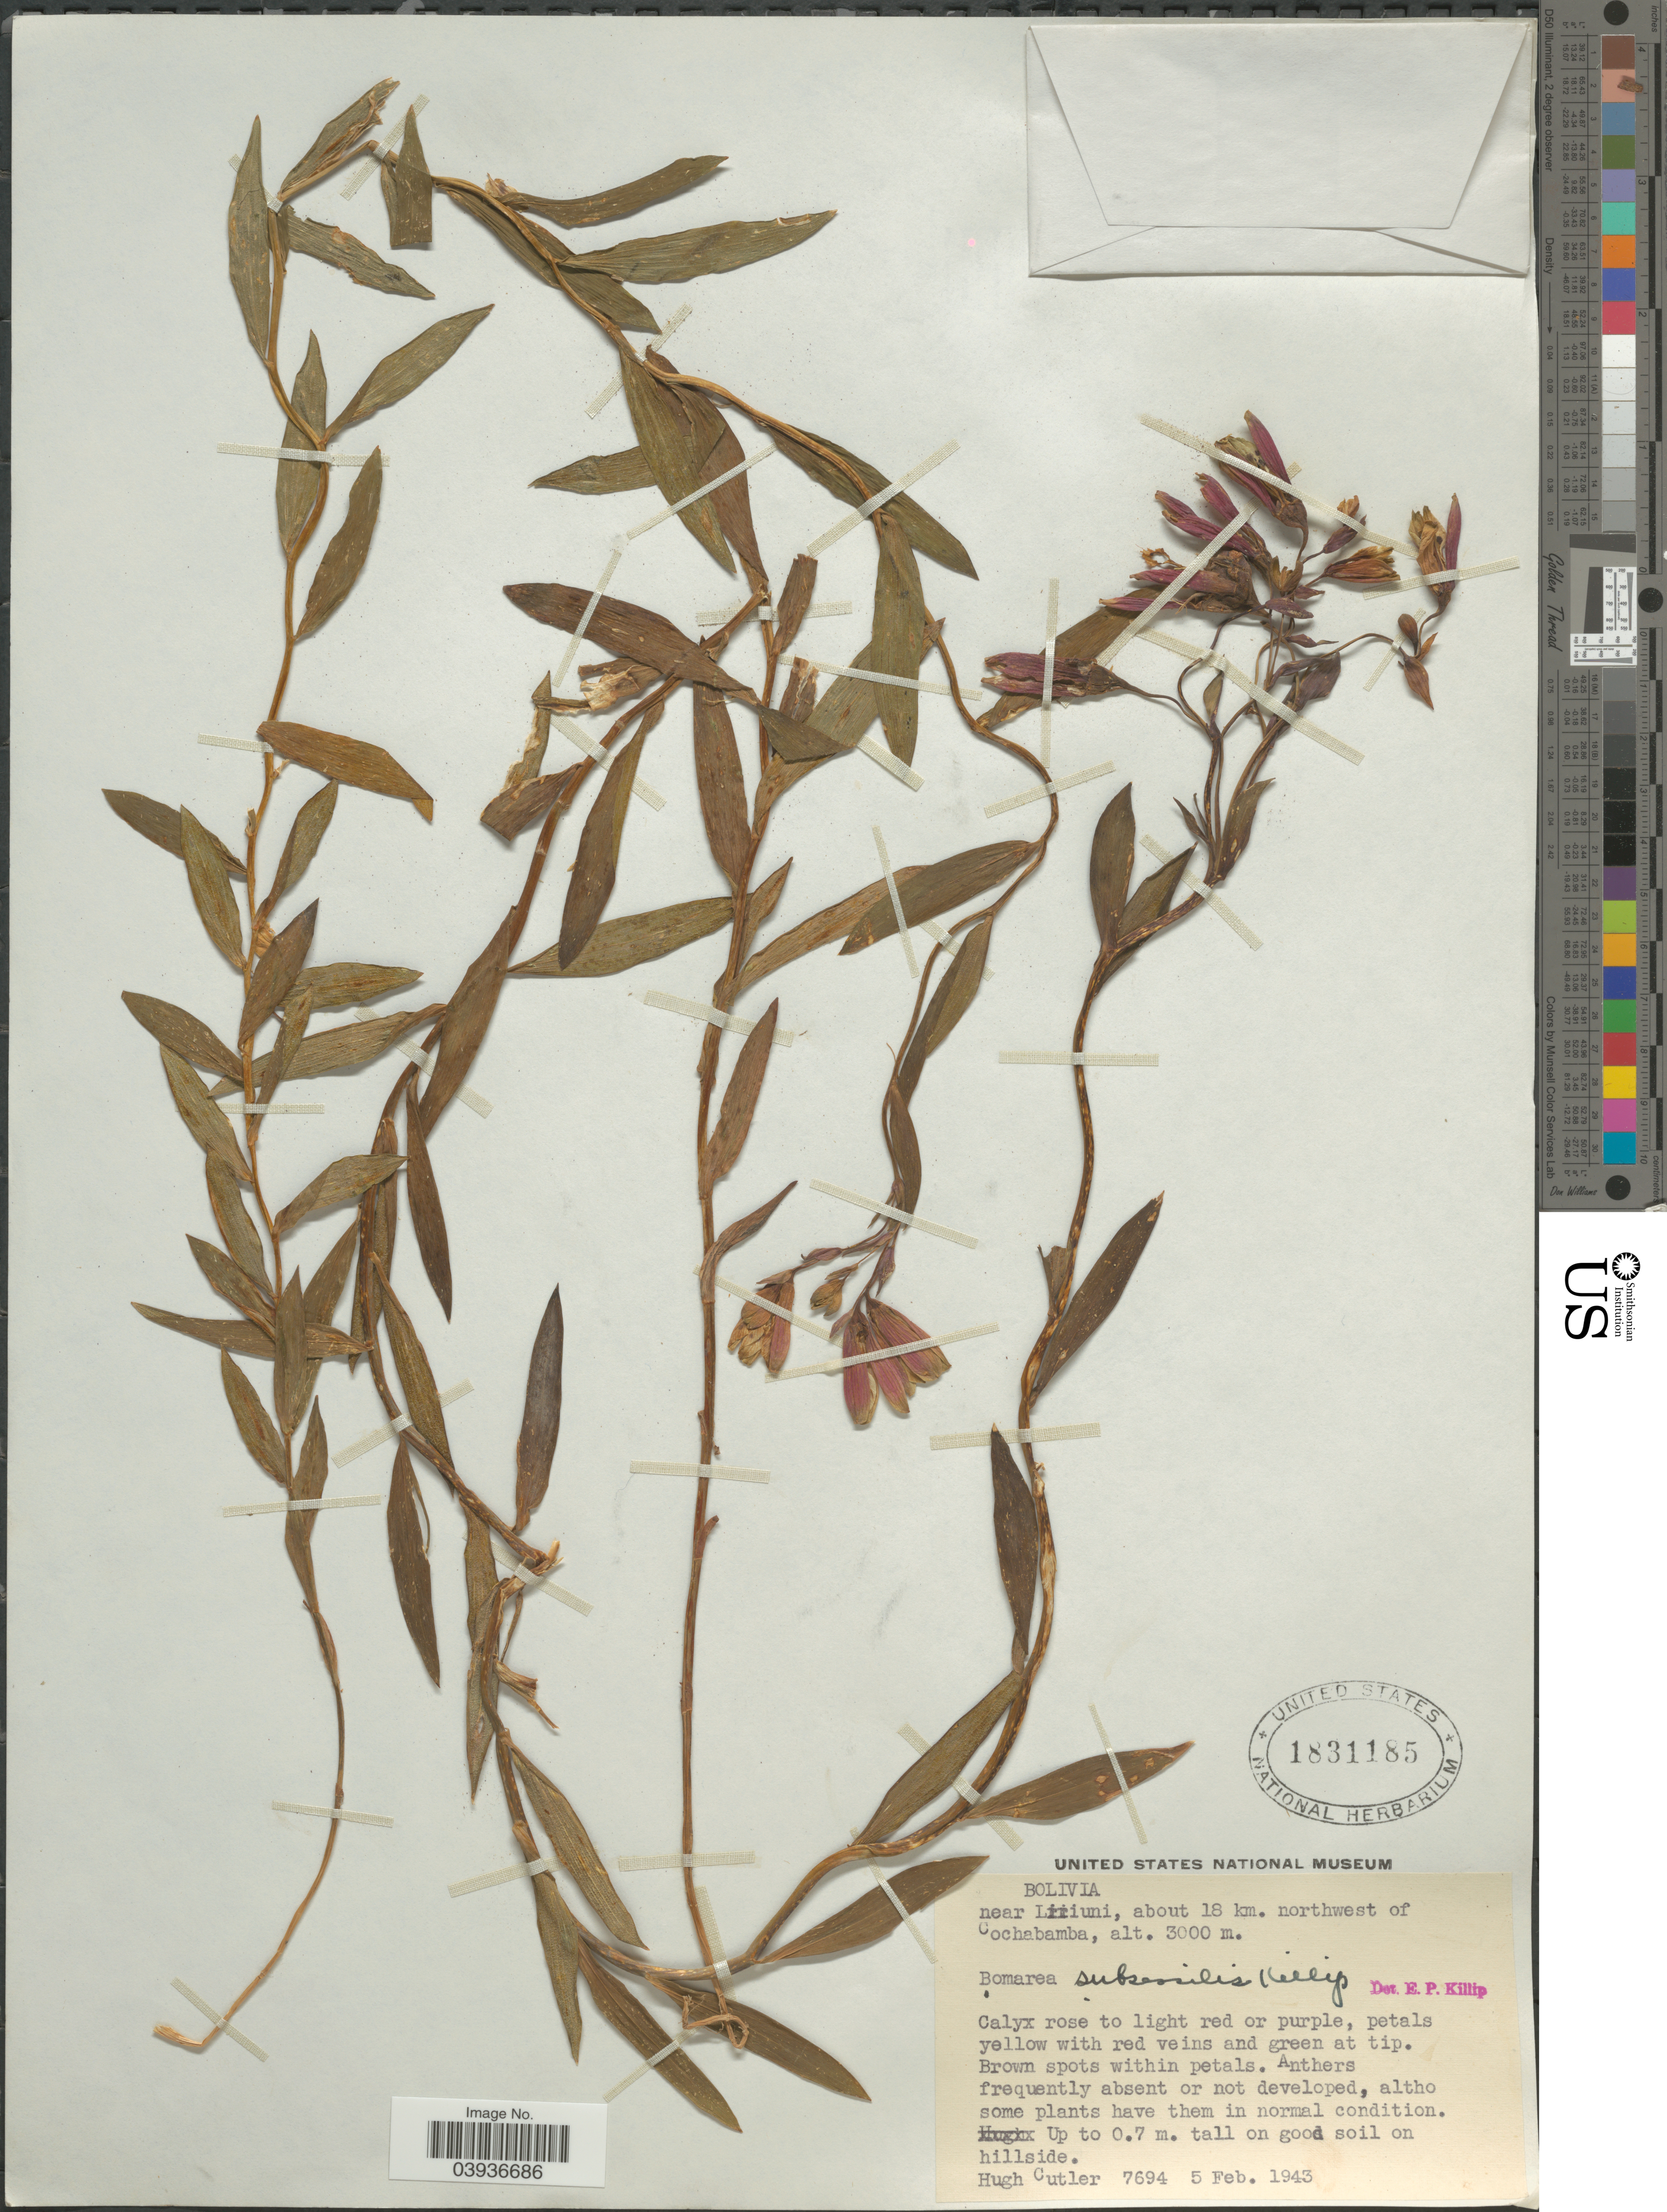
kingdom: Plantae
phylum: Tracheophyta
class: Liliopsida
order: Liliales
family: Alstroemeriaceae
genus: Bomarea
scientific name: Bomarea subsessilis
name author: Killip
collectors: H. C. Cutler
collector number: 7694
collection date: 1943-02-05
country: Bolivia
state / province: Cochabamba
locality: Near Liriuni, about 18 km. northwest of Cochabamba.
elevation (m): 3000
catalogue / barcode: US 1831185